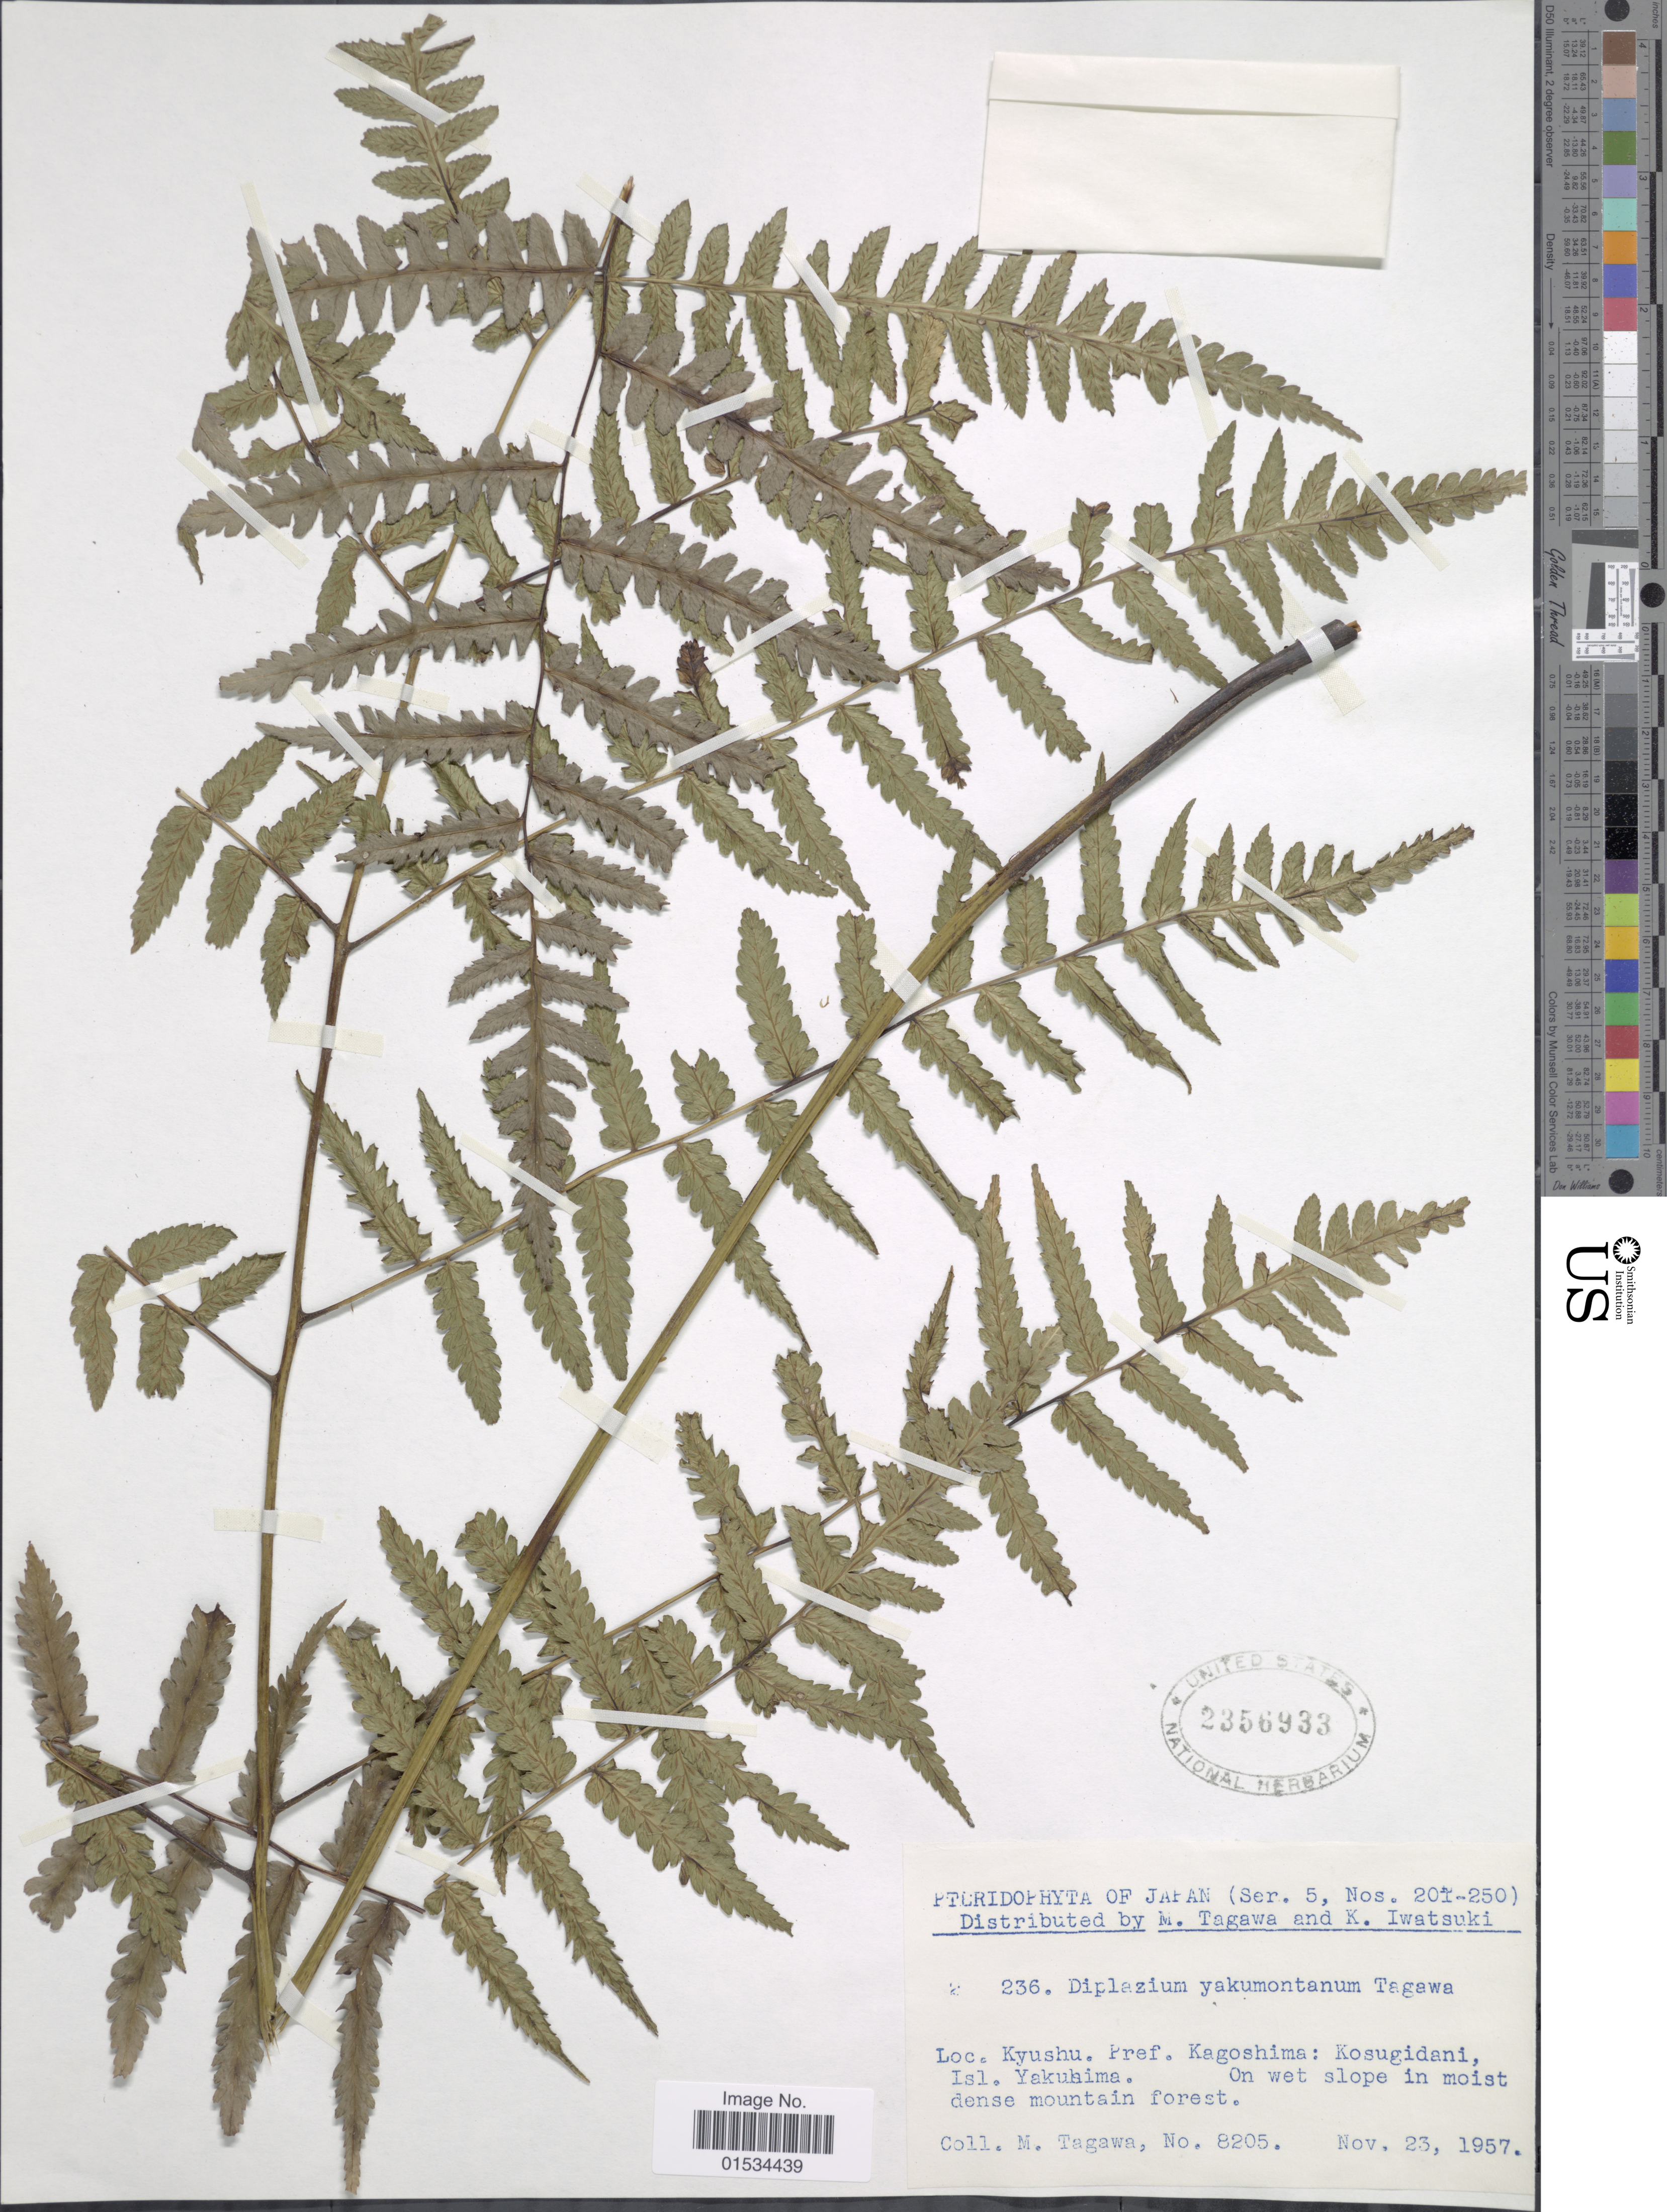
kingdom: Plantae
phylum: Tracheophyta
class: Polypodiopsida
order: Polypodiales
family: Athyriaceae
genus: Diplazium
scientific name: Diplazium yakumontanum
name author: Tagawa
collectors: M. Tagawa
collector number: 8205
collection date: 1957-11-23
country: Japan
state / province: Kagosima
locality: Kyushu: Kosugidani, Isl. Yakushima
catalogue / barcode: US 2356933